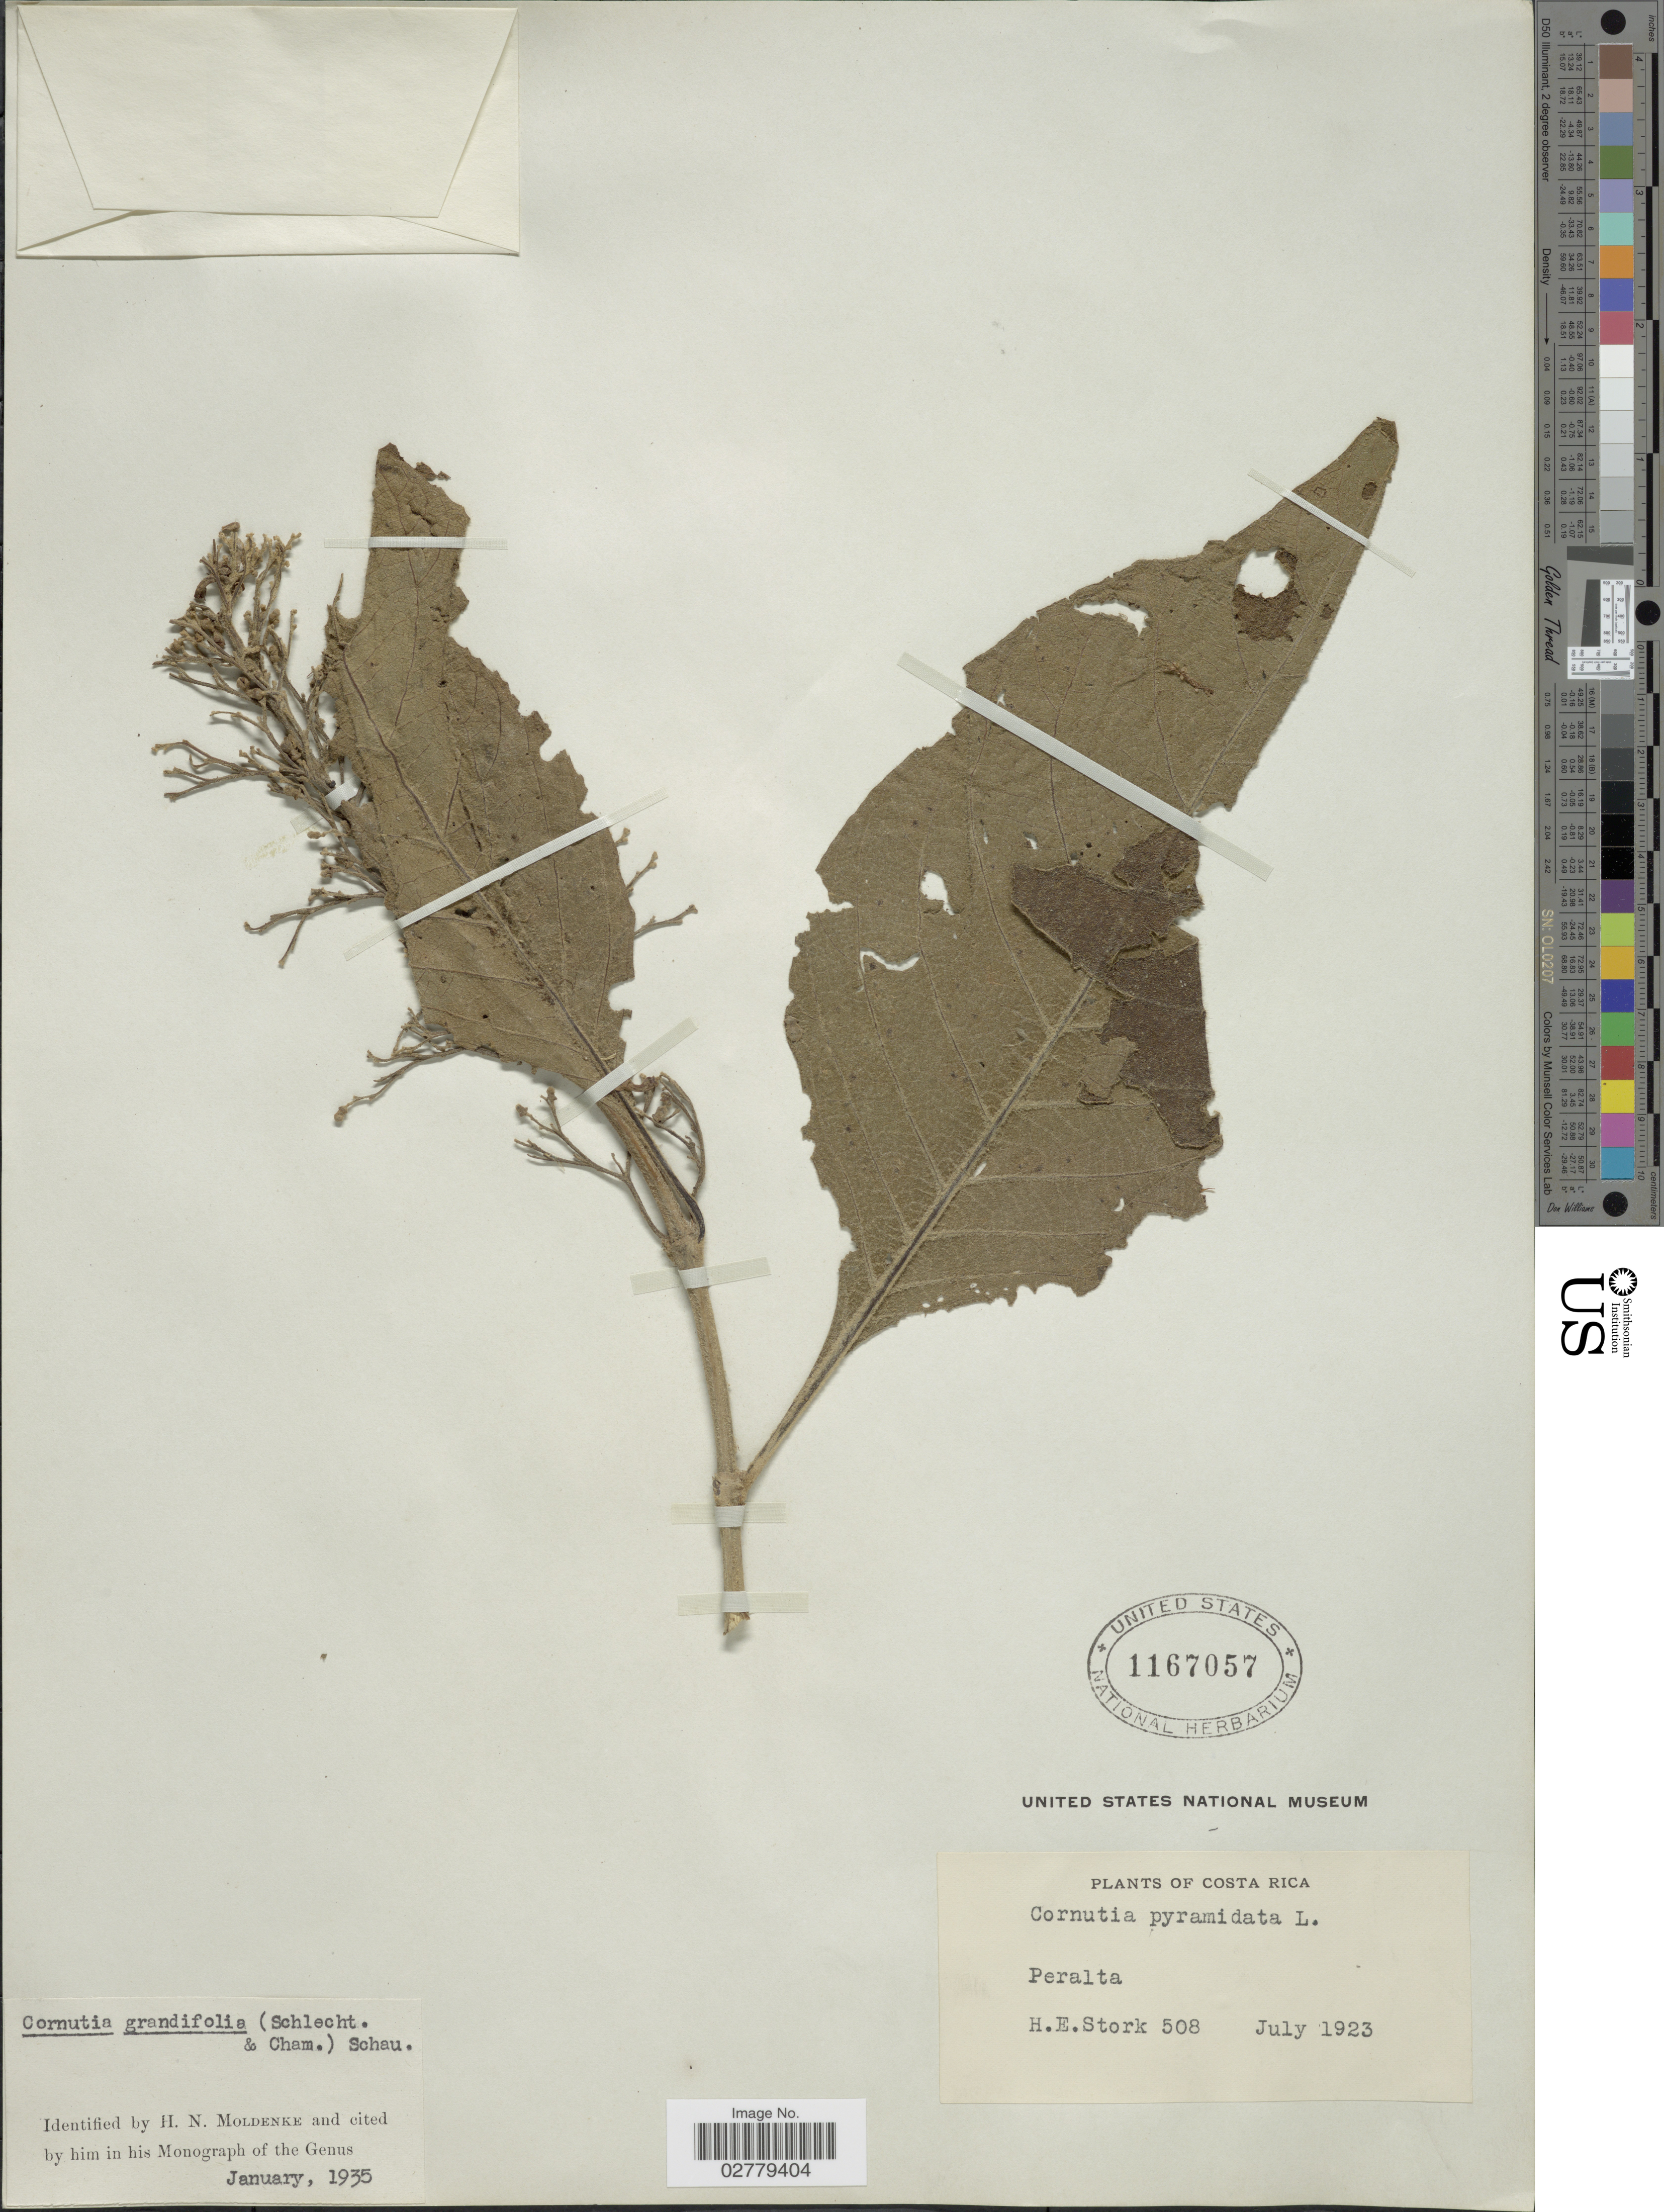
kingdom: Plantae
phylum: Tracheophyta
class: Magnoliopsida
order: Lamiales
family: Lamiaceae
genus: Cornutia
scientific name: Cornutia grandifolia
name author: (Cham. & Schltdl.) Schauer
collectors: H. E. Stork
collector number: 508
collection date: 1923-07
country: Costa Rica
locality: Peralta.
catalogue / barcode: US 1167057